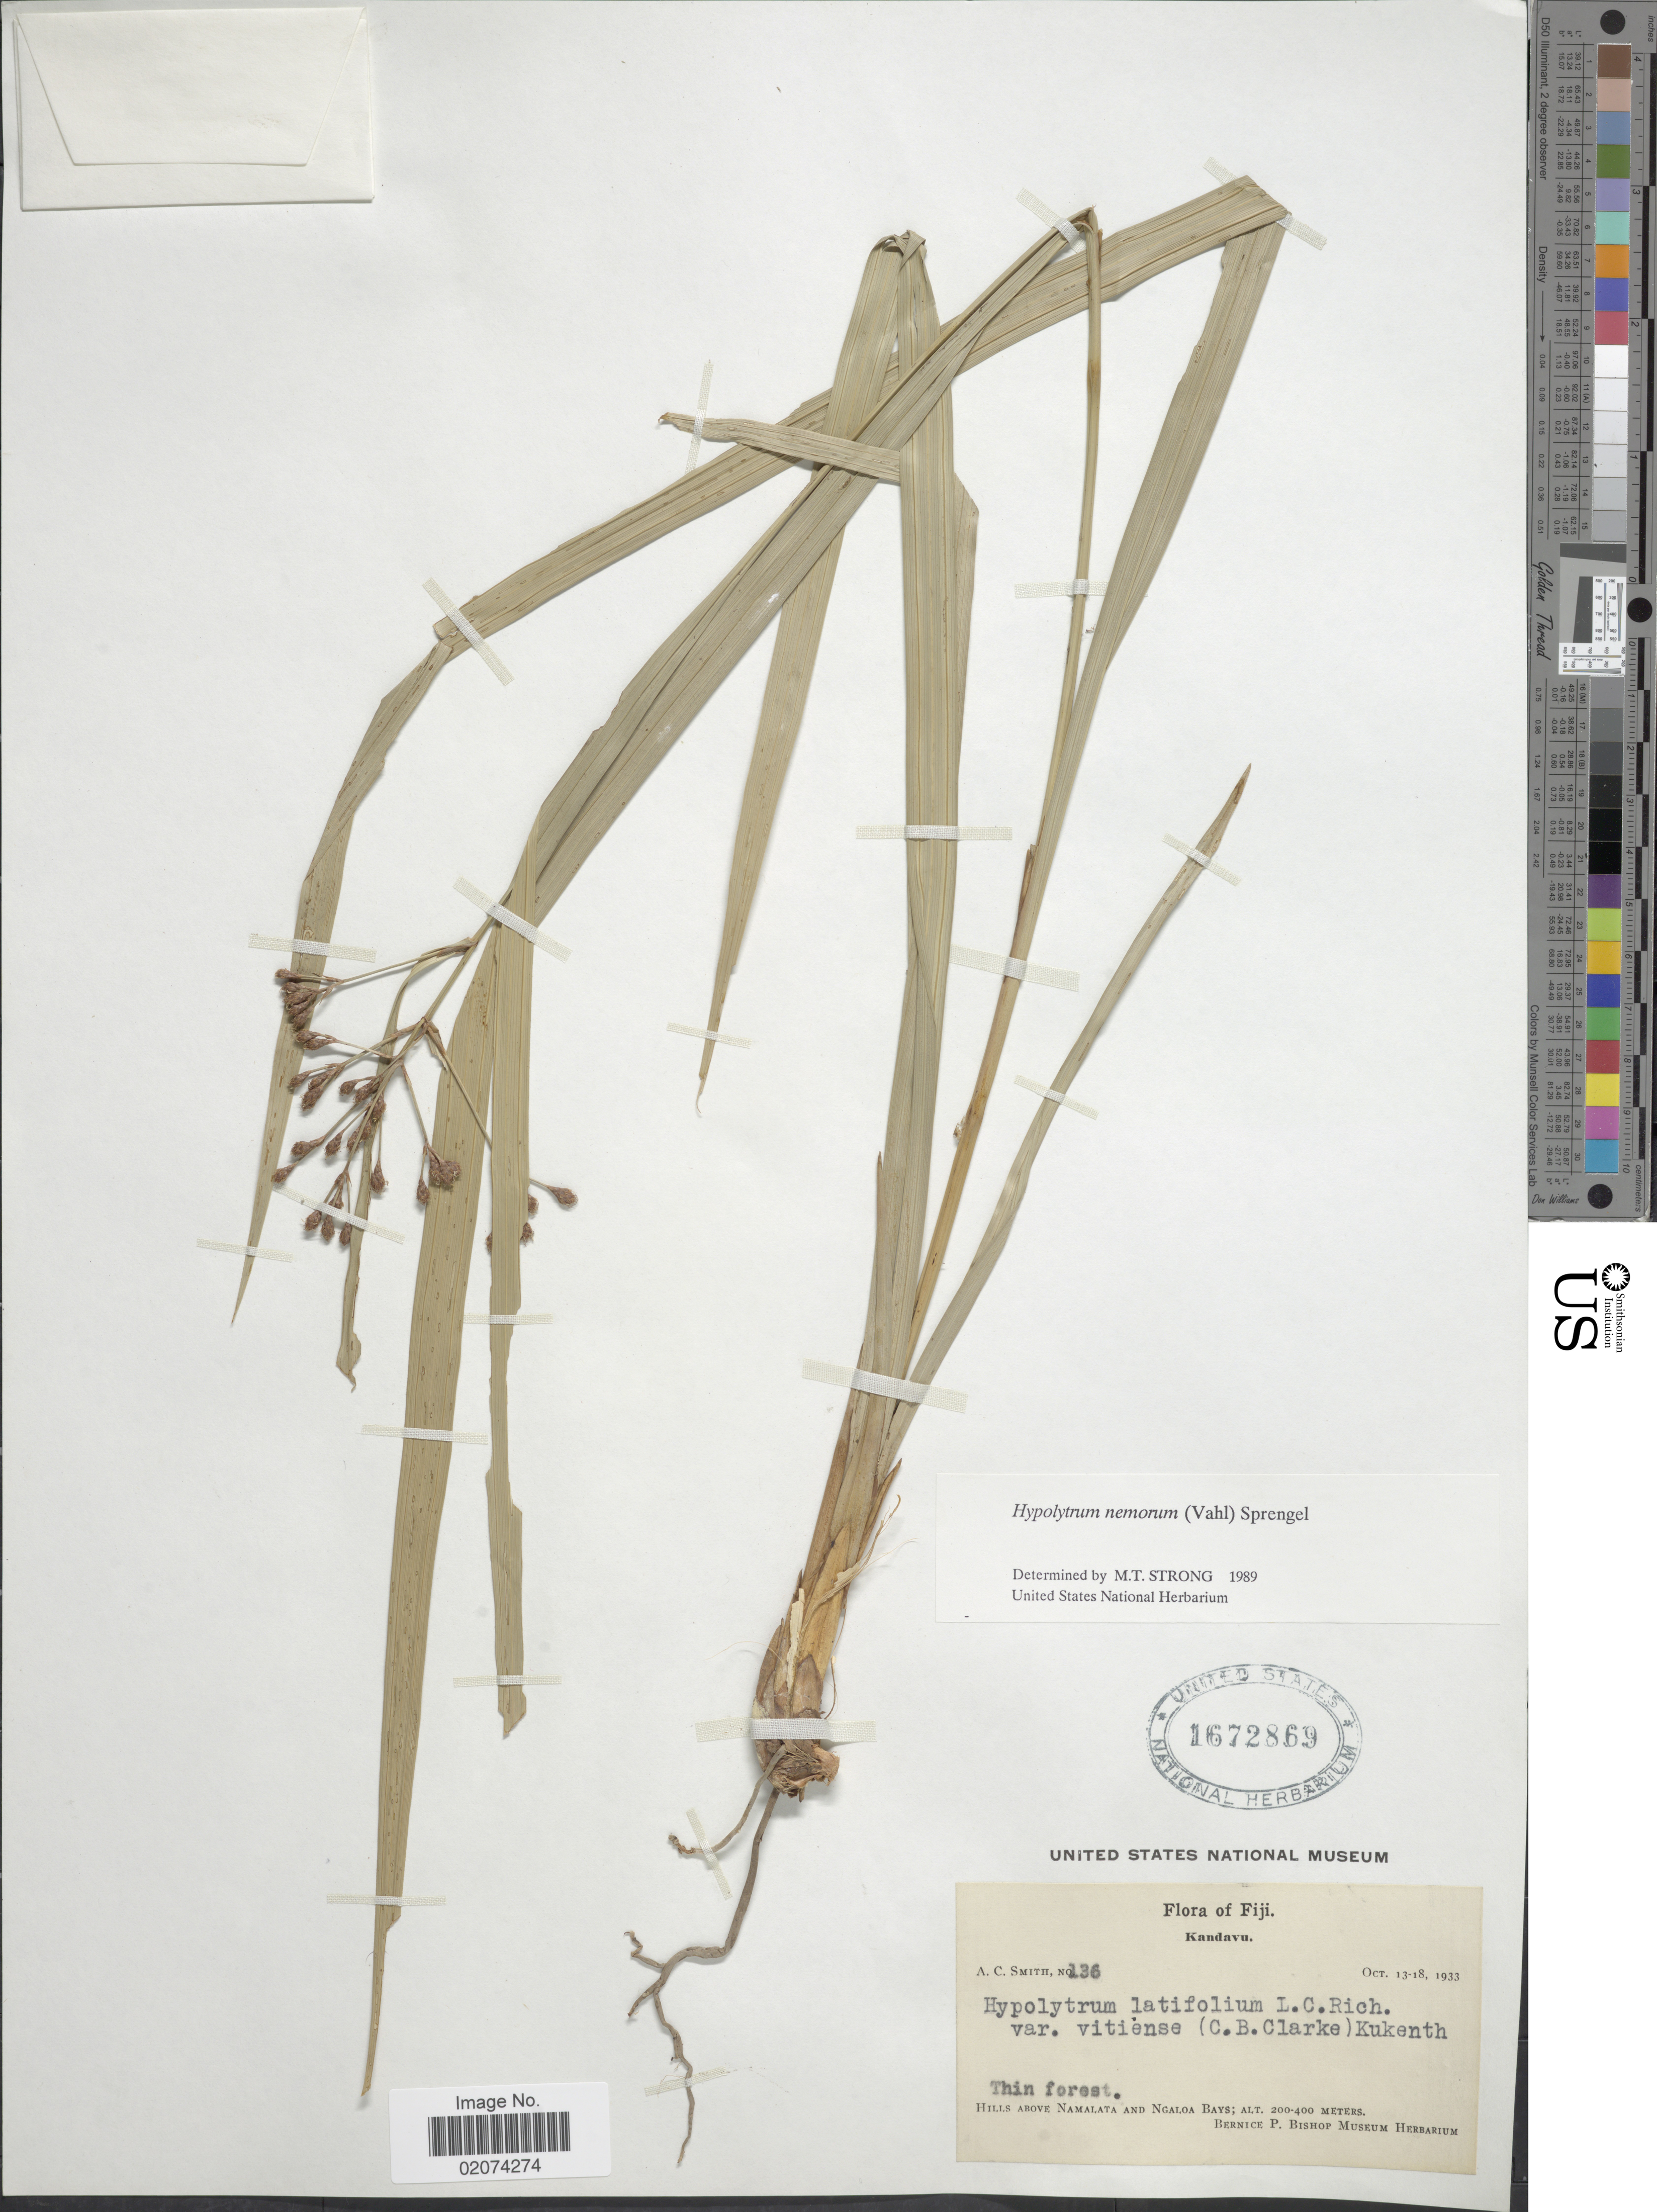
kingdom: Plantae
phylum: Tracheophyta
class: Liliopsida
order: Poales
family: Cyperaceae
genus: Hypolytrum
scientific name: Hypolytrum nemorum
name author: (Vahl) Spreng.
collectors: A. C. Smith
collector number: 136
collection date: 1933-10-13/1933-10-18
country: Fiji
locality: Kandavu. Thin forest, Hills above Namalata and Ngaloa Bays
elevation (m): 200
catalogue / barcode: US 1672869